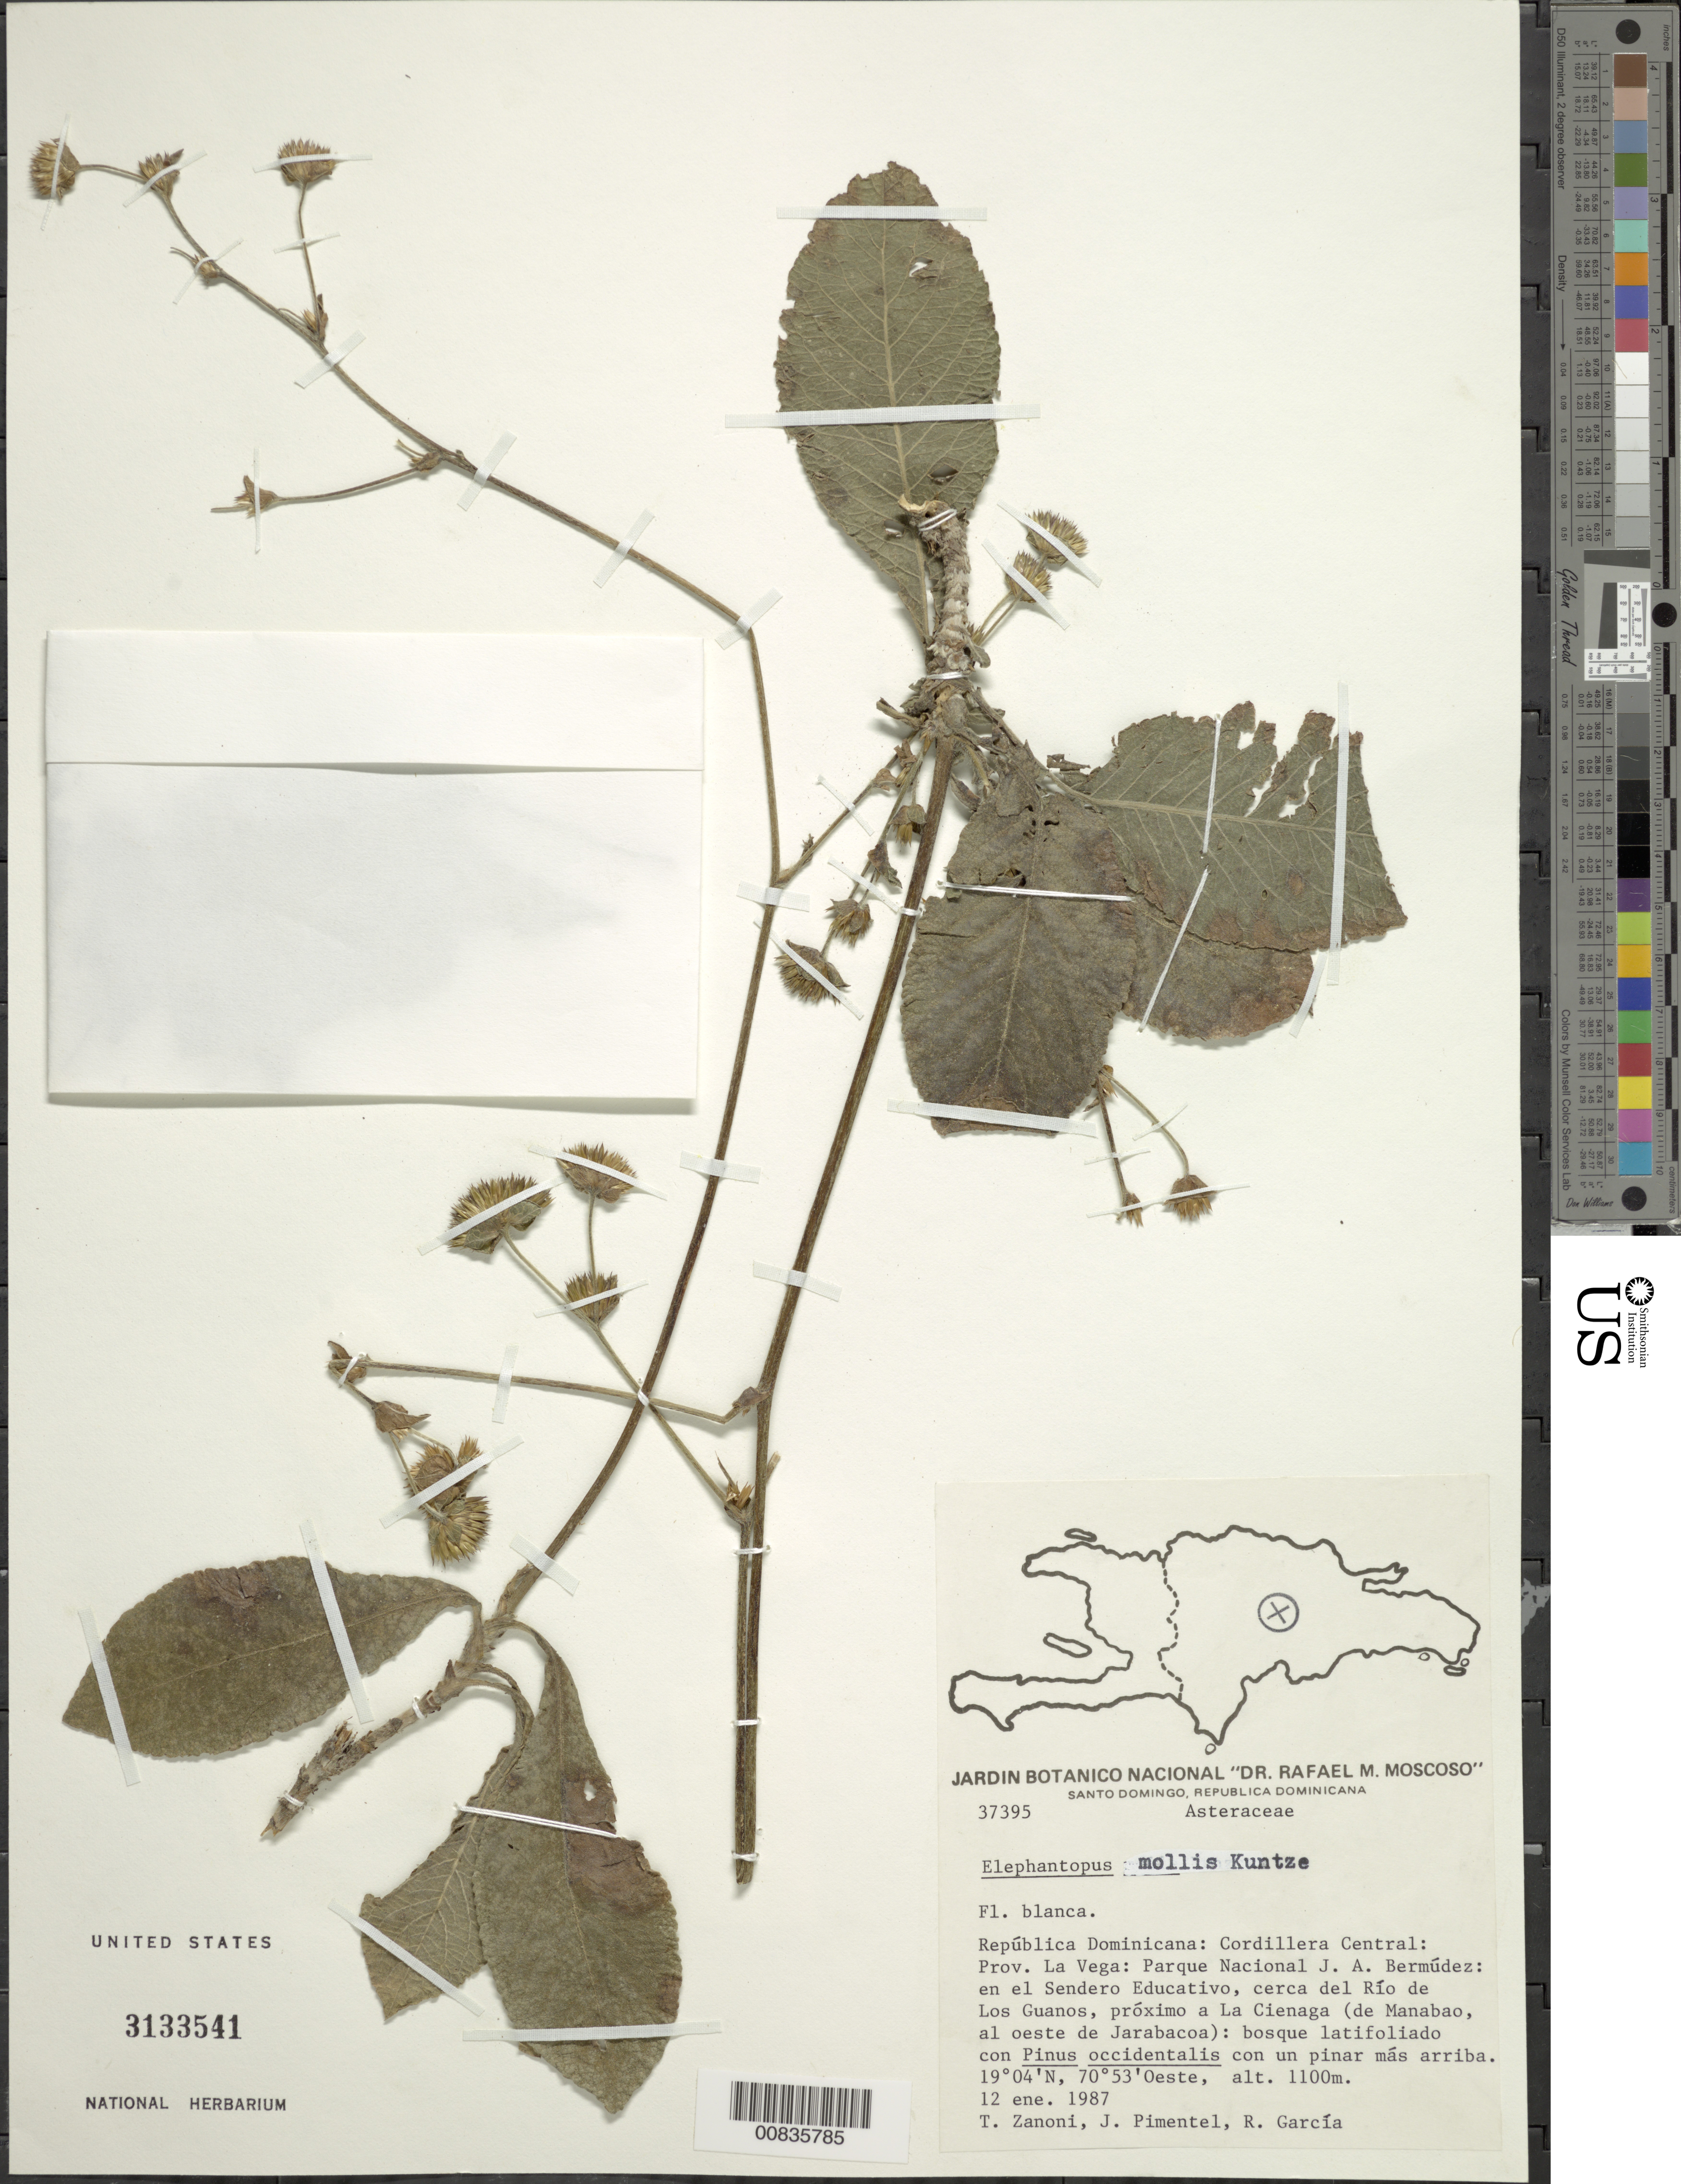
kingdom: Plantae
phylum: Tracheophyta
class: Magnoliopsida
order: Asterales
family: Asteraceae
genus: Elephantopus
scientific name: Elephantopus mollis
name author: Kunth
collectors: T. A. Zanoni, J. Pimentel & R. G. García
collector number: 37395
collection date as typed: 12 Jan 1987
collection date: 1987-01-12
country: Dominican Republic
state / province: La Vega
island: Hispaniola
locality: Cordillera Central, Parque Nacional J.A. Bermúdez, en el Sendero Educativo, cerca del Río de Los Guanos, próximo a La Cienaga (de Manabao, al oeste de Jarabacoa)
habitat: Bosque latifoliado con Pinus occidentalis con un pinar más arriba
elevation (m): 1100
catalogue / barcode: US 3133541